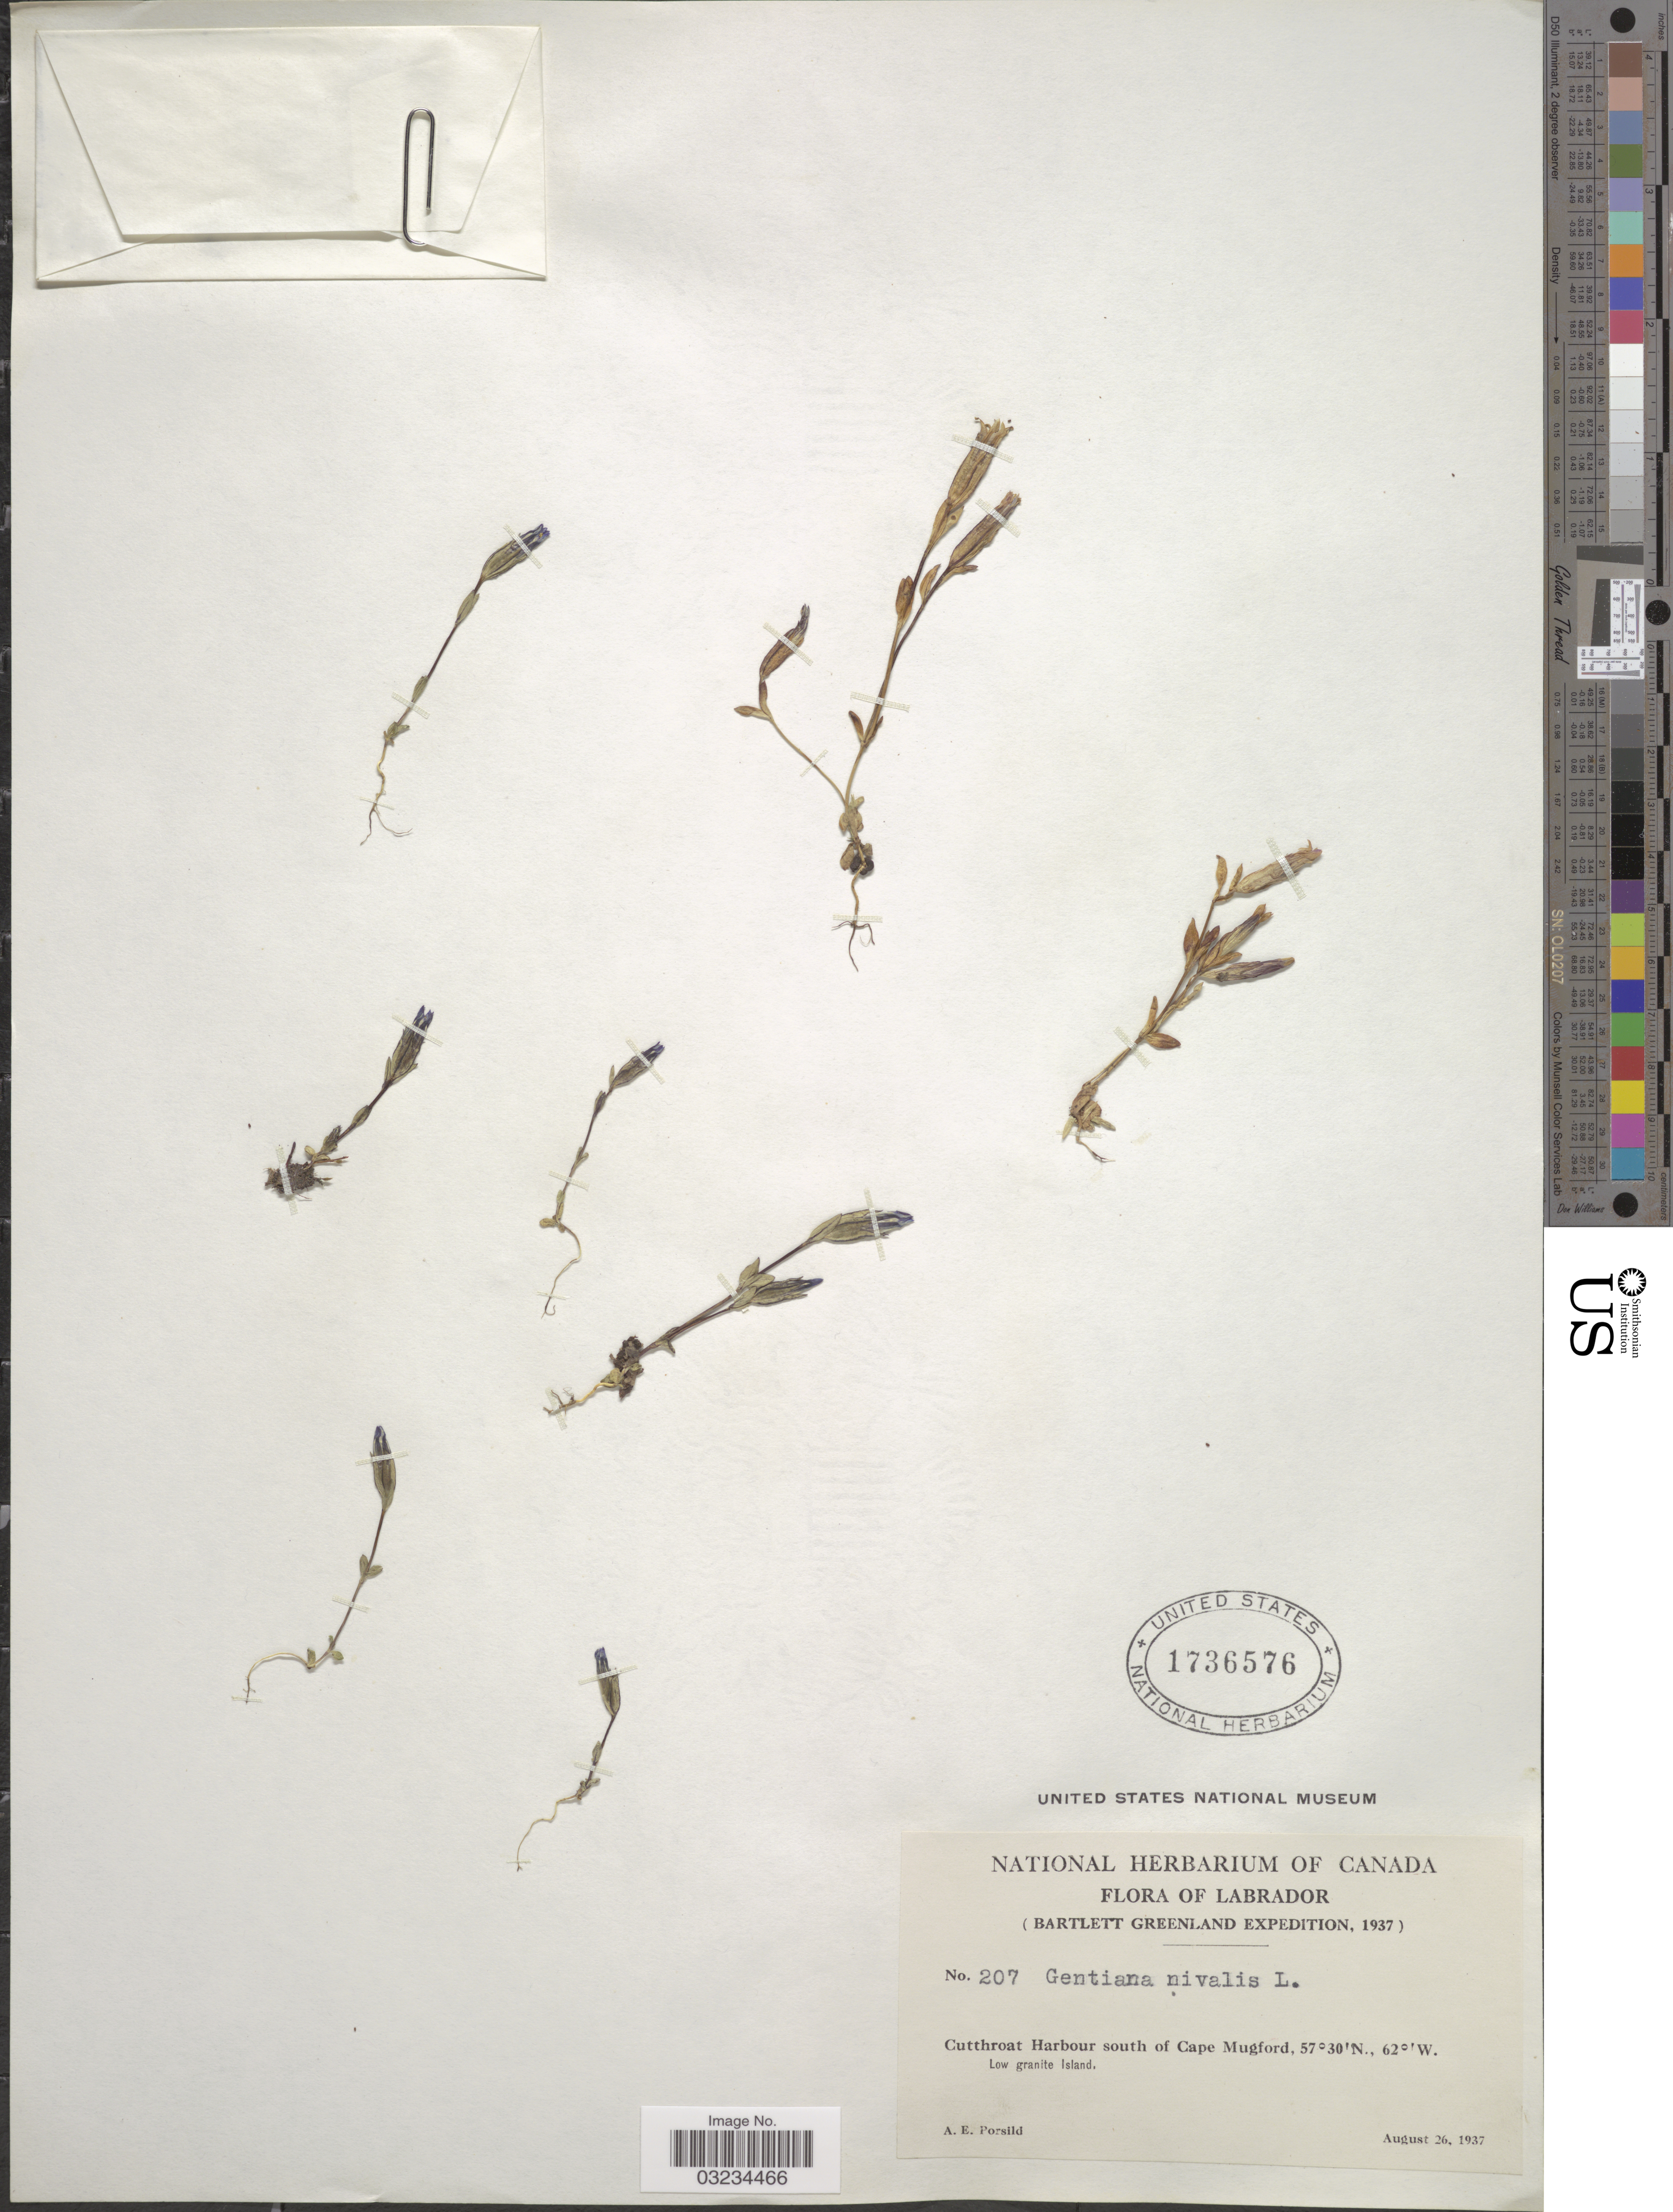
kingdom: Plantae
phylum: Tracheophyta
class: Magnoliopsida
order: Gentianales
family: Gentianaceae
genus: Gentiana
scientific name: Gentiana nivalis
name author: L.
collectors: A. E. Porsild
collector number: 207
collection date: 1937-08-26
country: Canada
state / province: Newfoundland and Labrador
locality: Labrador. Cutthroat Harbour south of Cape Mugford.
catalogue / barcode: US 1736576